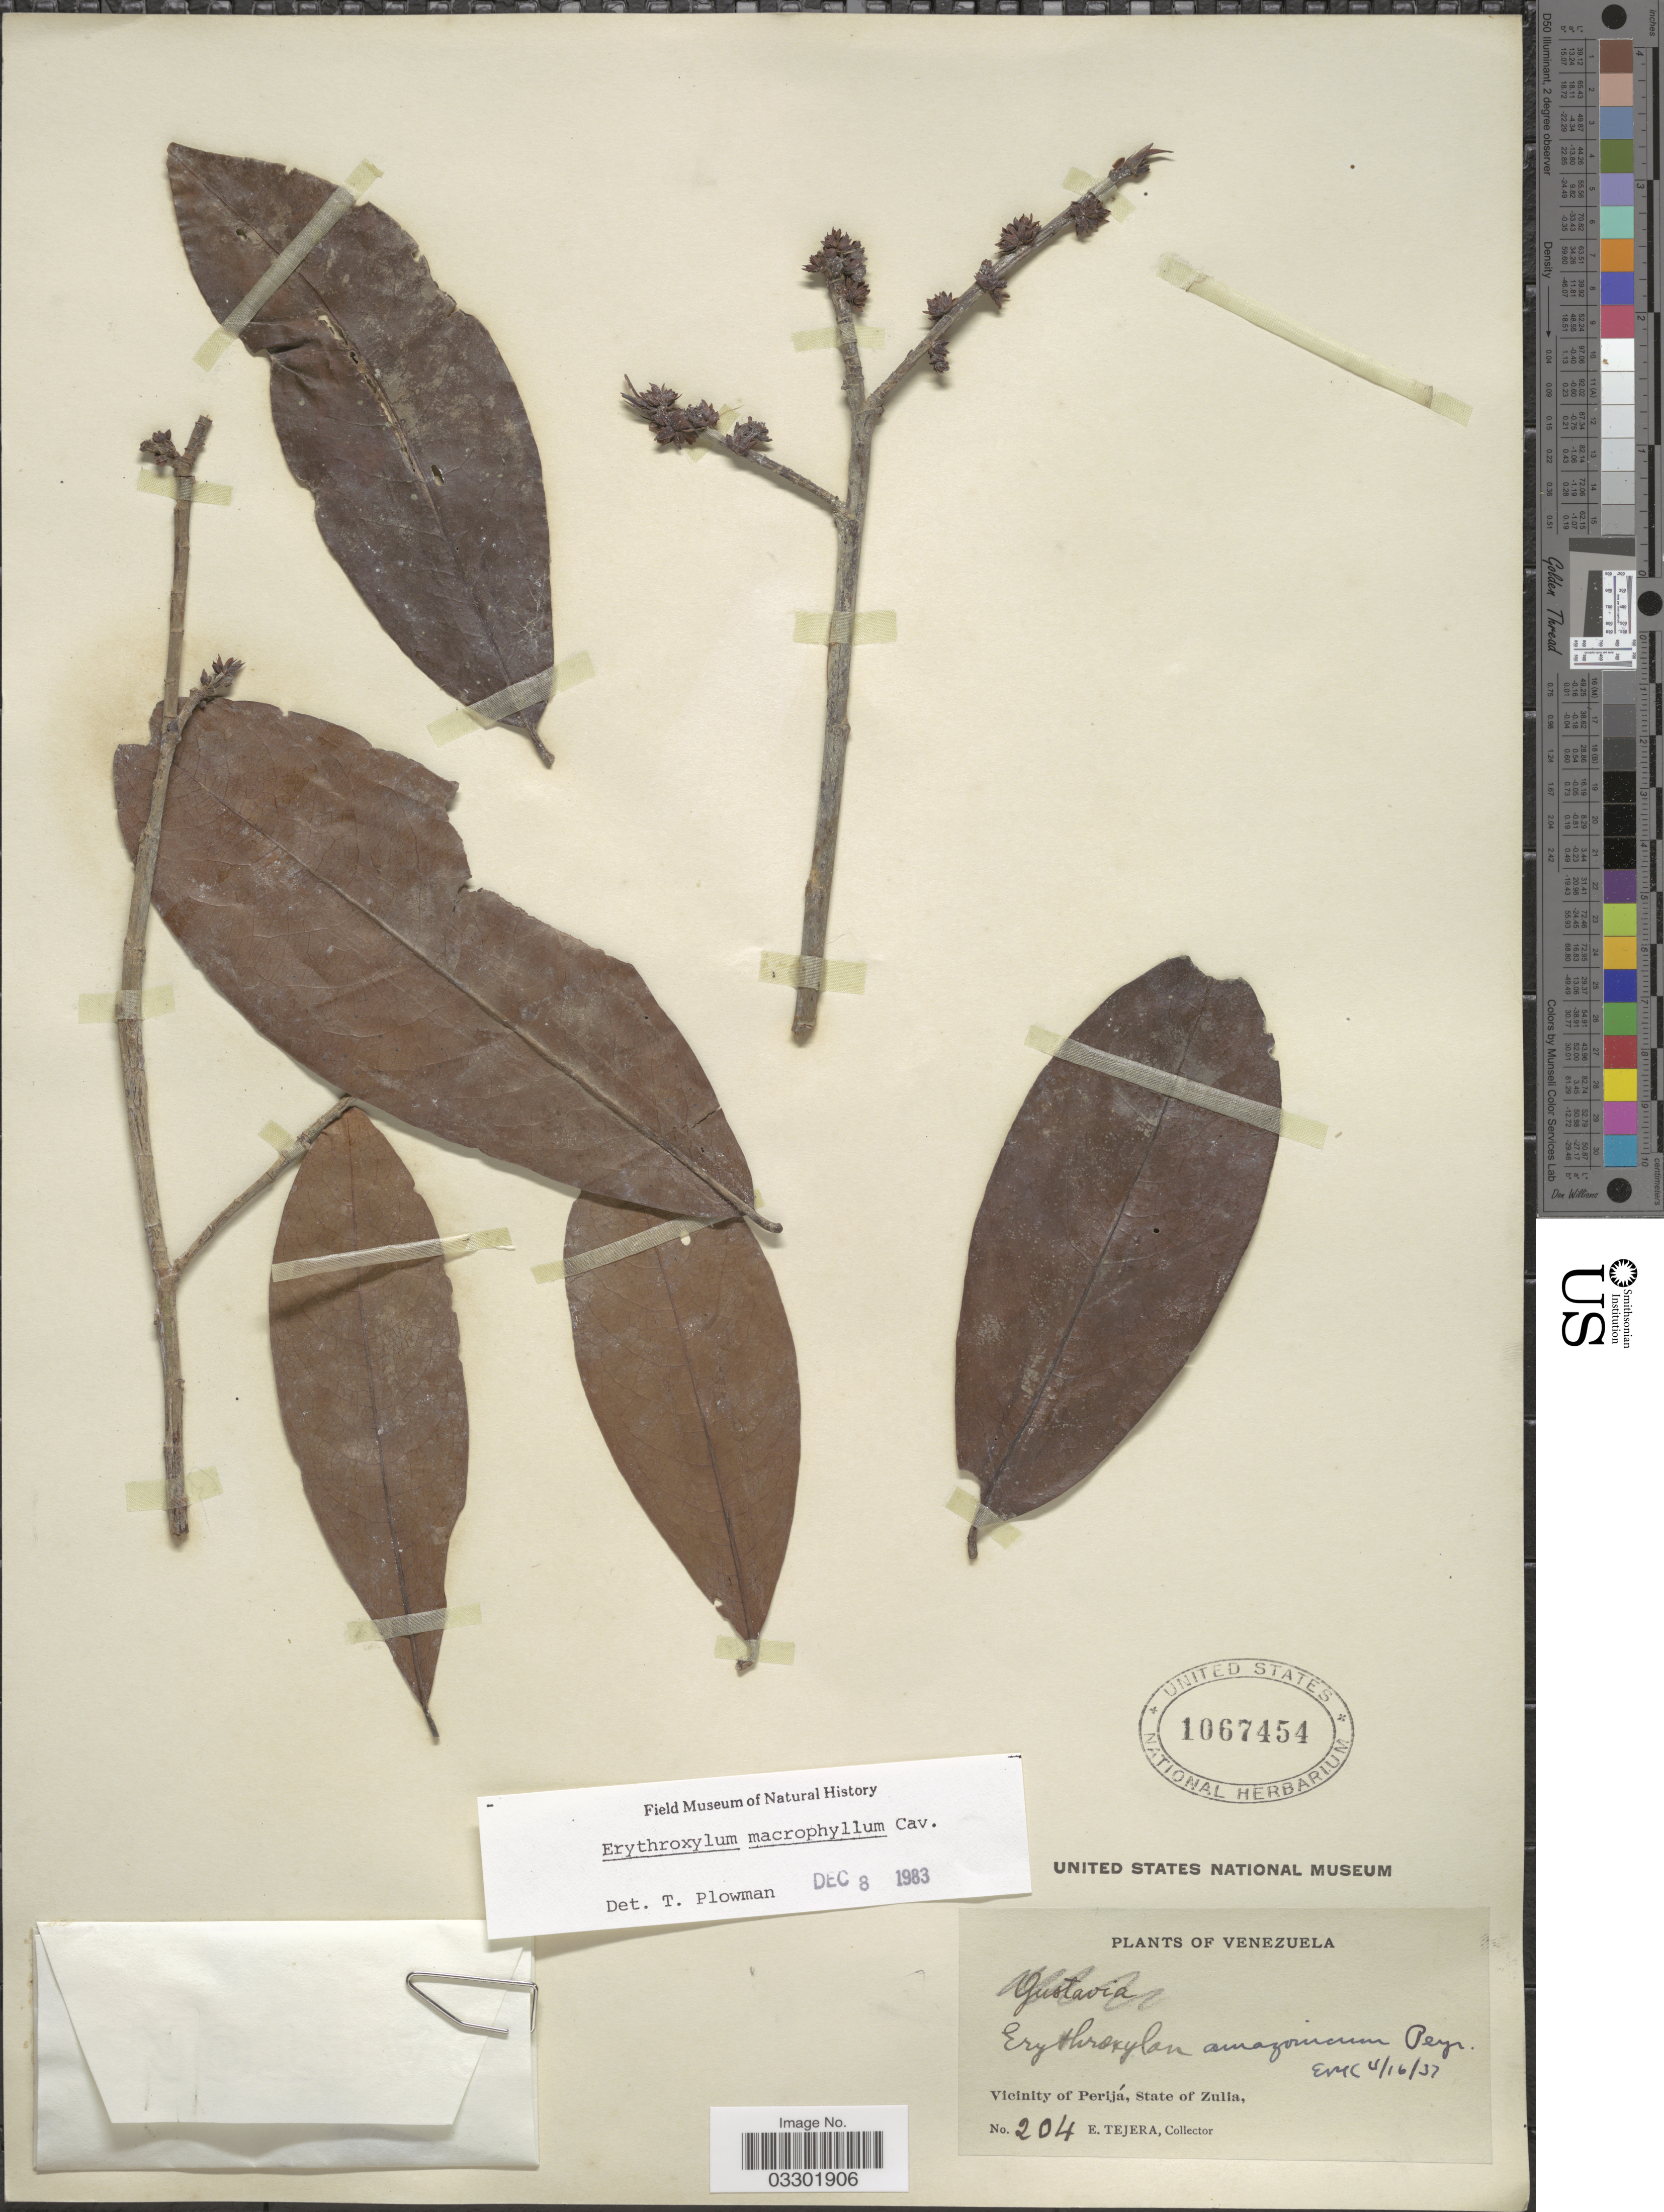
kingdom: Plantae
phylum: Tracheophyta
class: Magnoliopsida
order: Malpighiales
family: Erythroxylaceae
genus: Erythroxylum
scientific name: Erythroxylum macrophyllum var. macrophyllum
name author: Cav.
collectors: E. Tejera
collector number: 204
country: Venezuela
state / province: Zulia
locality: Vicinity of Perijá.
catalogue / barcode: US 1067454